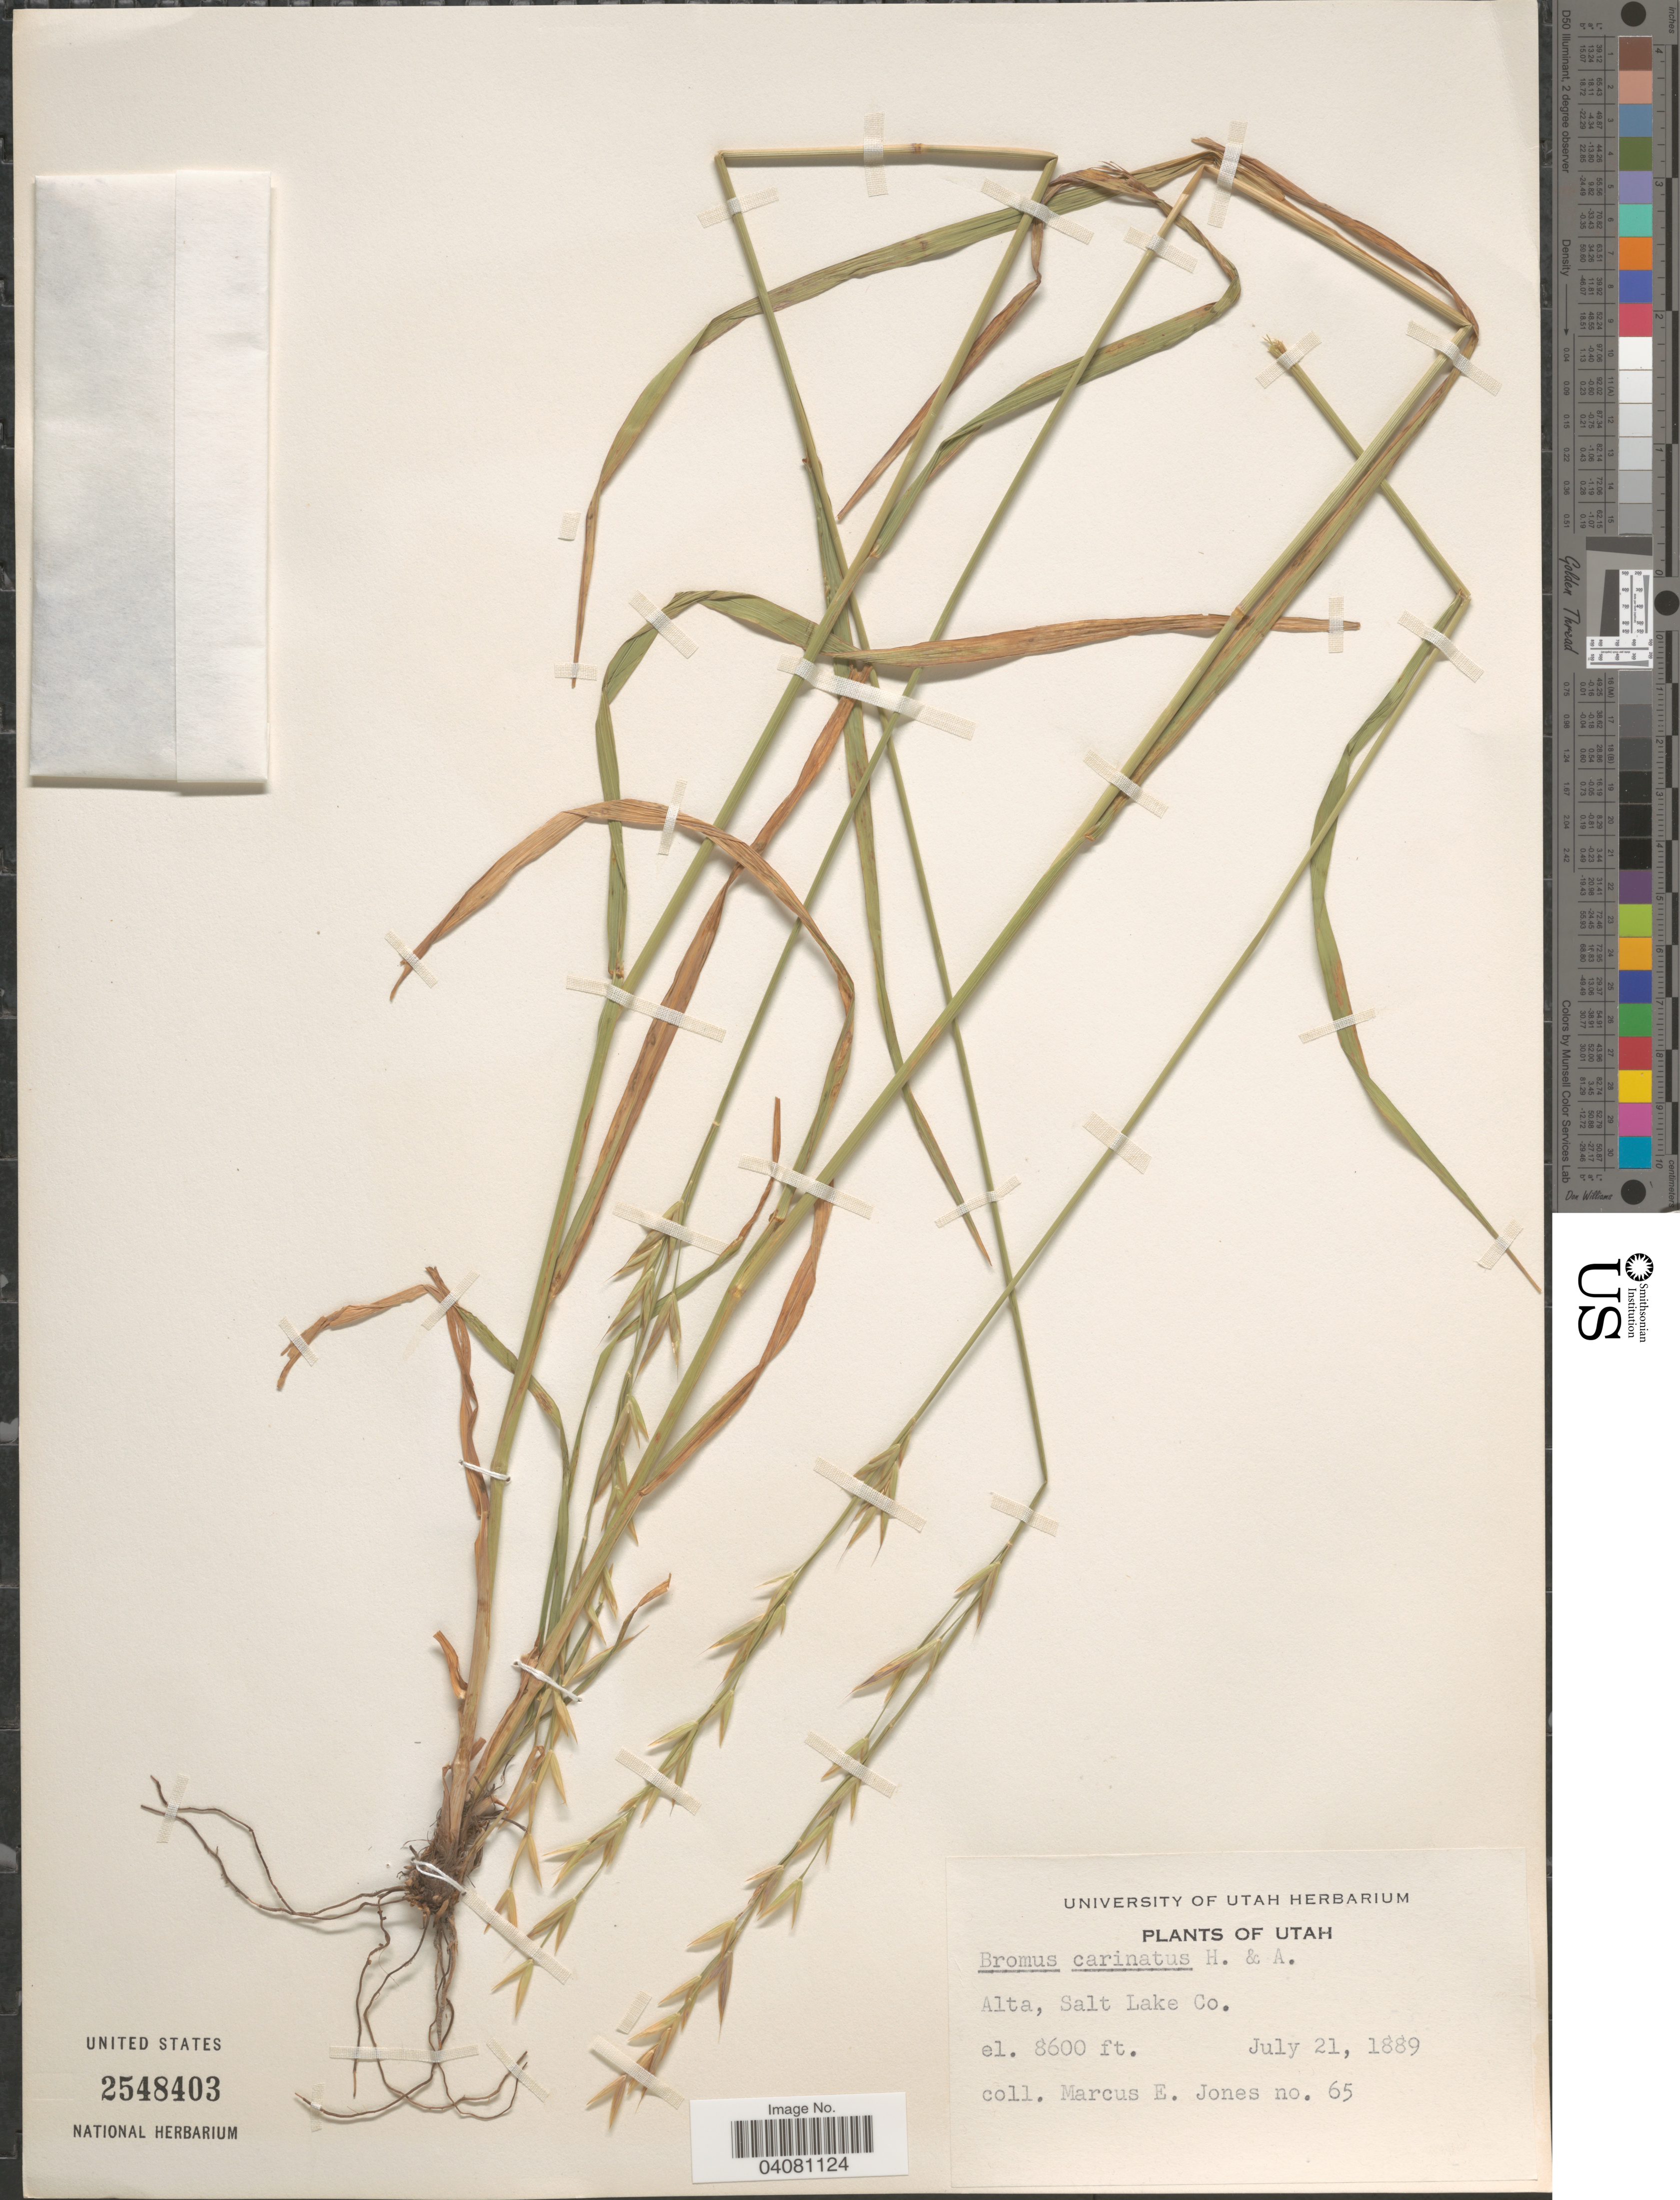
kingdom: Plantae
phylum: Tracheophyta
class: Liliopsida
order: Poales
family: Poaceae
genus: Bromus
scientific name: Bromus carinatus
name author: Hook. & Arn.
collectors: M. E. Jones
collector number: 65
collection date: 1889-07-21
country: United States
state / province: Utah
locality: Alta, Salk Lake Co.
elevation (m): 2621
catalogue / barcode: US 2548403